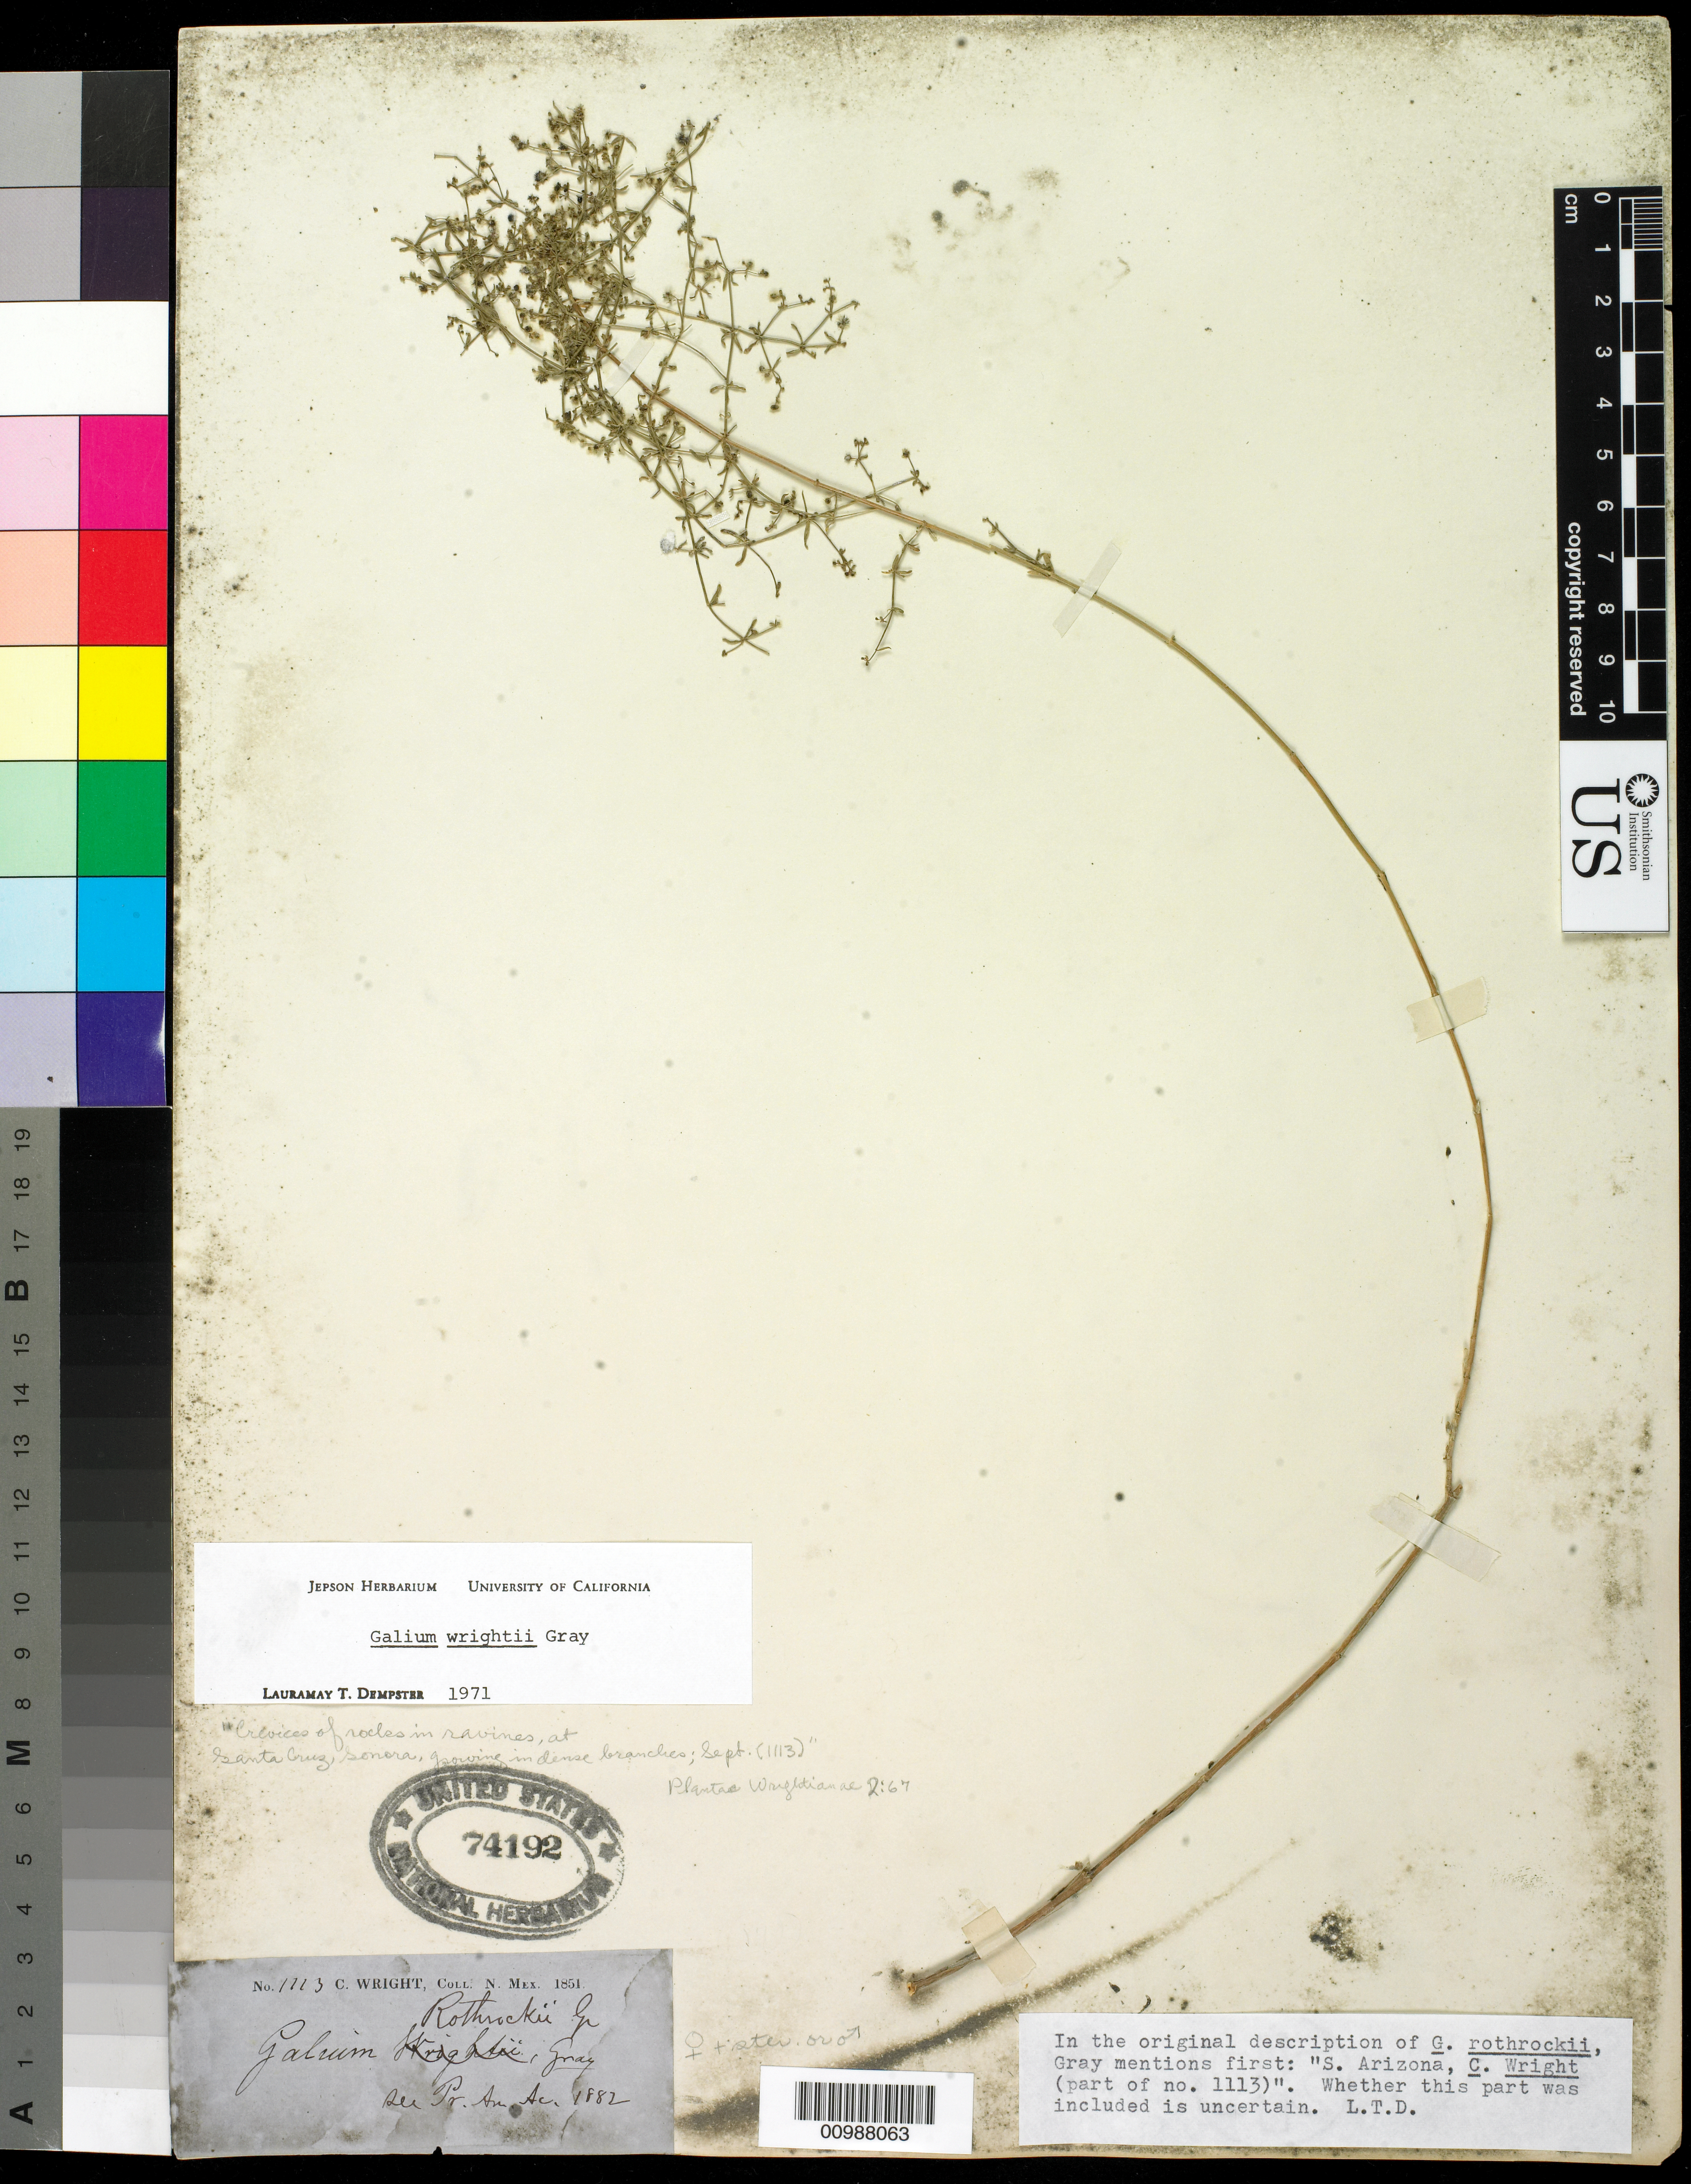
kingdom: Plantae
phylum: Tracheophyta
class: Magnoliopsida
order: Gentianales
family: Rubiaceae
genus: Galium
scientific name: Galium wrightii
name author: A. Gray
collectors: C. Wright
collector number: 1113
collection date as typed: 1882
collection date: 1882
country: United States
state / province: Arizona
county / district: Santa Cruz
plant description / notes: "In the original description of G. rothrockii, Gray mentions first: "S. Arizona, C. Wright (part of no. 1113)." Whether this part was included is uncertain. L.T.D.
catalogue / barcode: US 74192